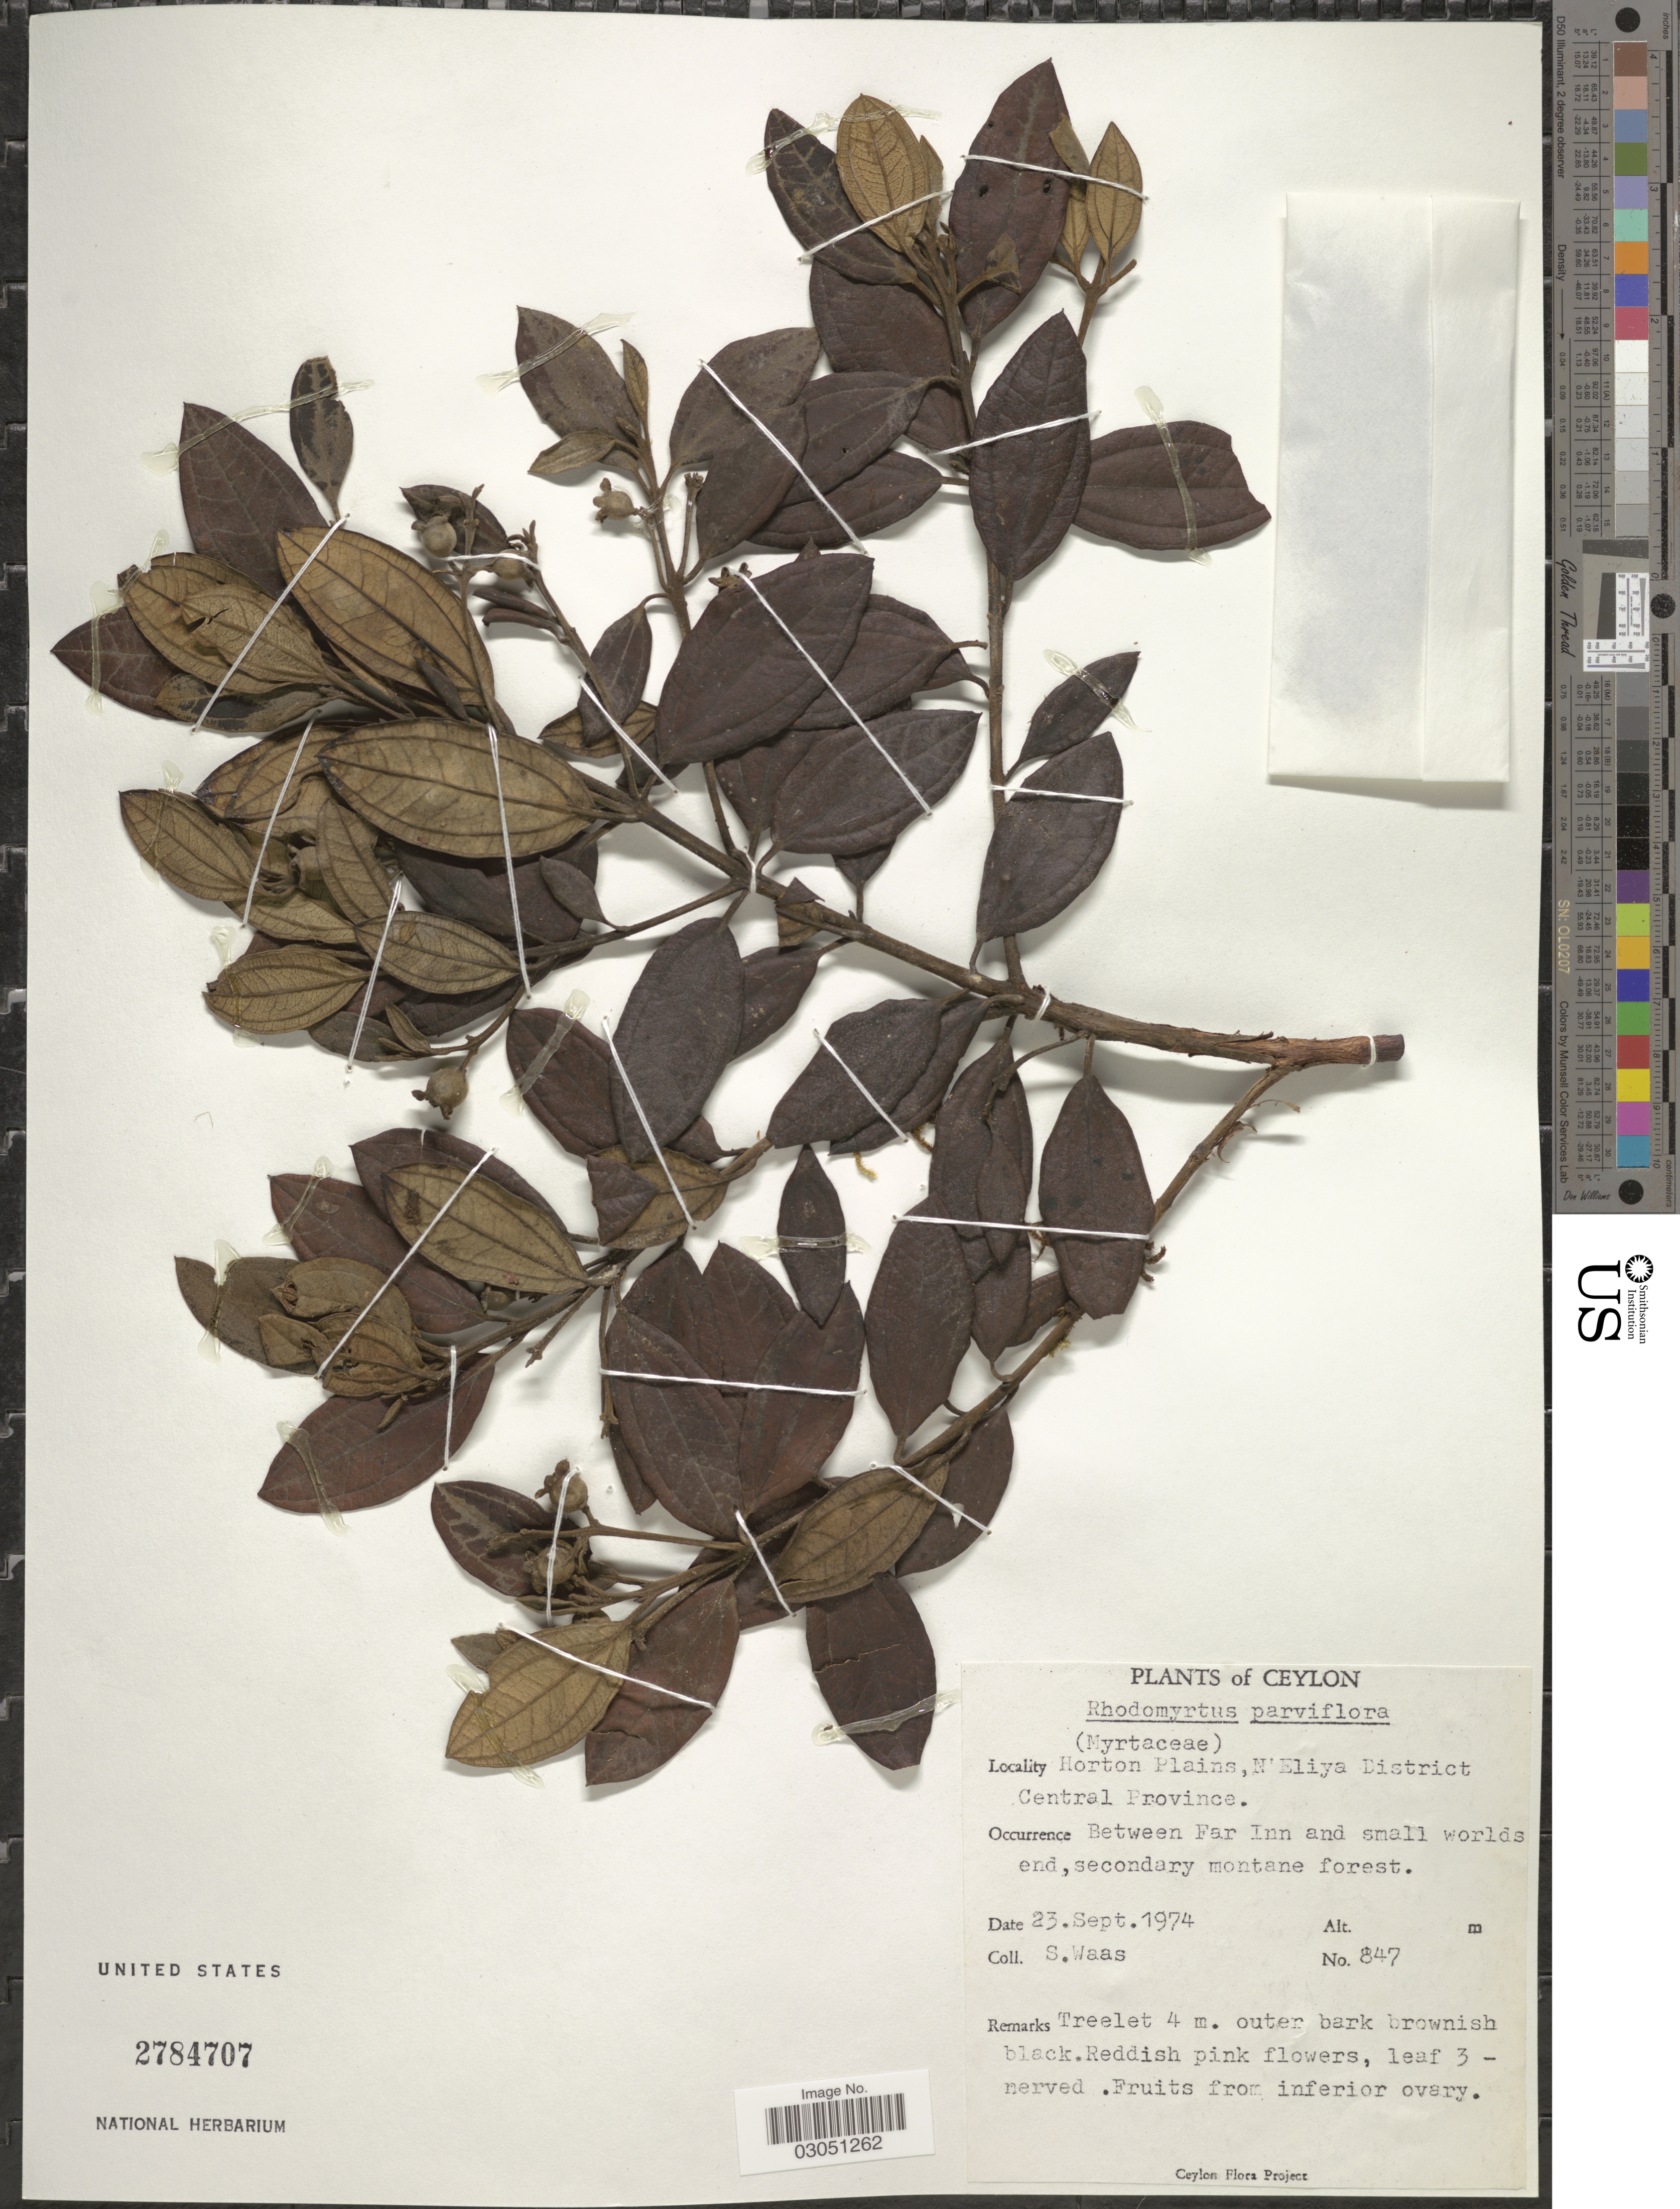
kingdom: Plantae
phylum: Tracheophyta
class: Magnoliopsida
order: Myrtales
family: Myrtaceae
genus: Rhodomyrtus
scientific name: Rhodomyrtus parviflora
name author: Alston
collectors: S. Waas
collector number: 847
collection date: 1974-09-23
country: Sri Lanka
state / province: Central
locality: Ceylon, Horton Plains, N'Eliya District. Between Far Inn and small worlds end, secondary montane forest.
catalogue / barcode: US 2784707